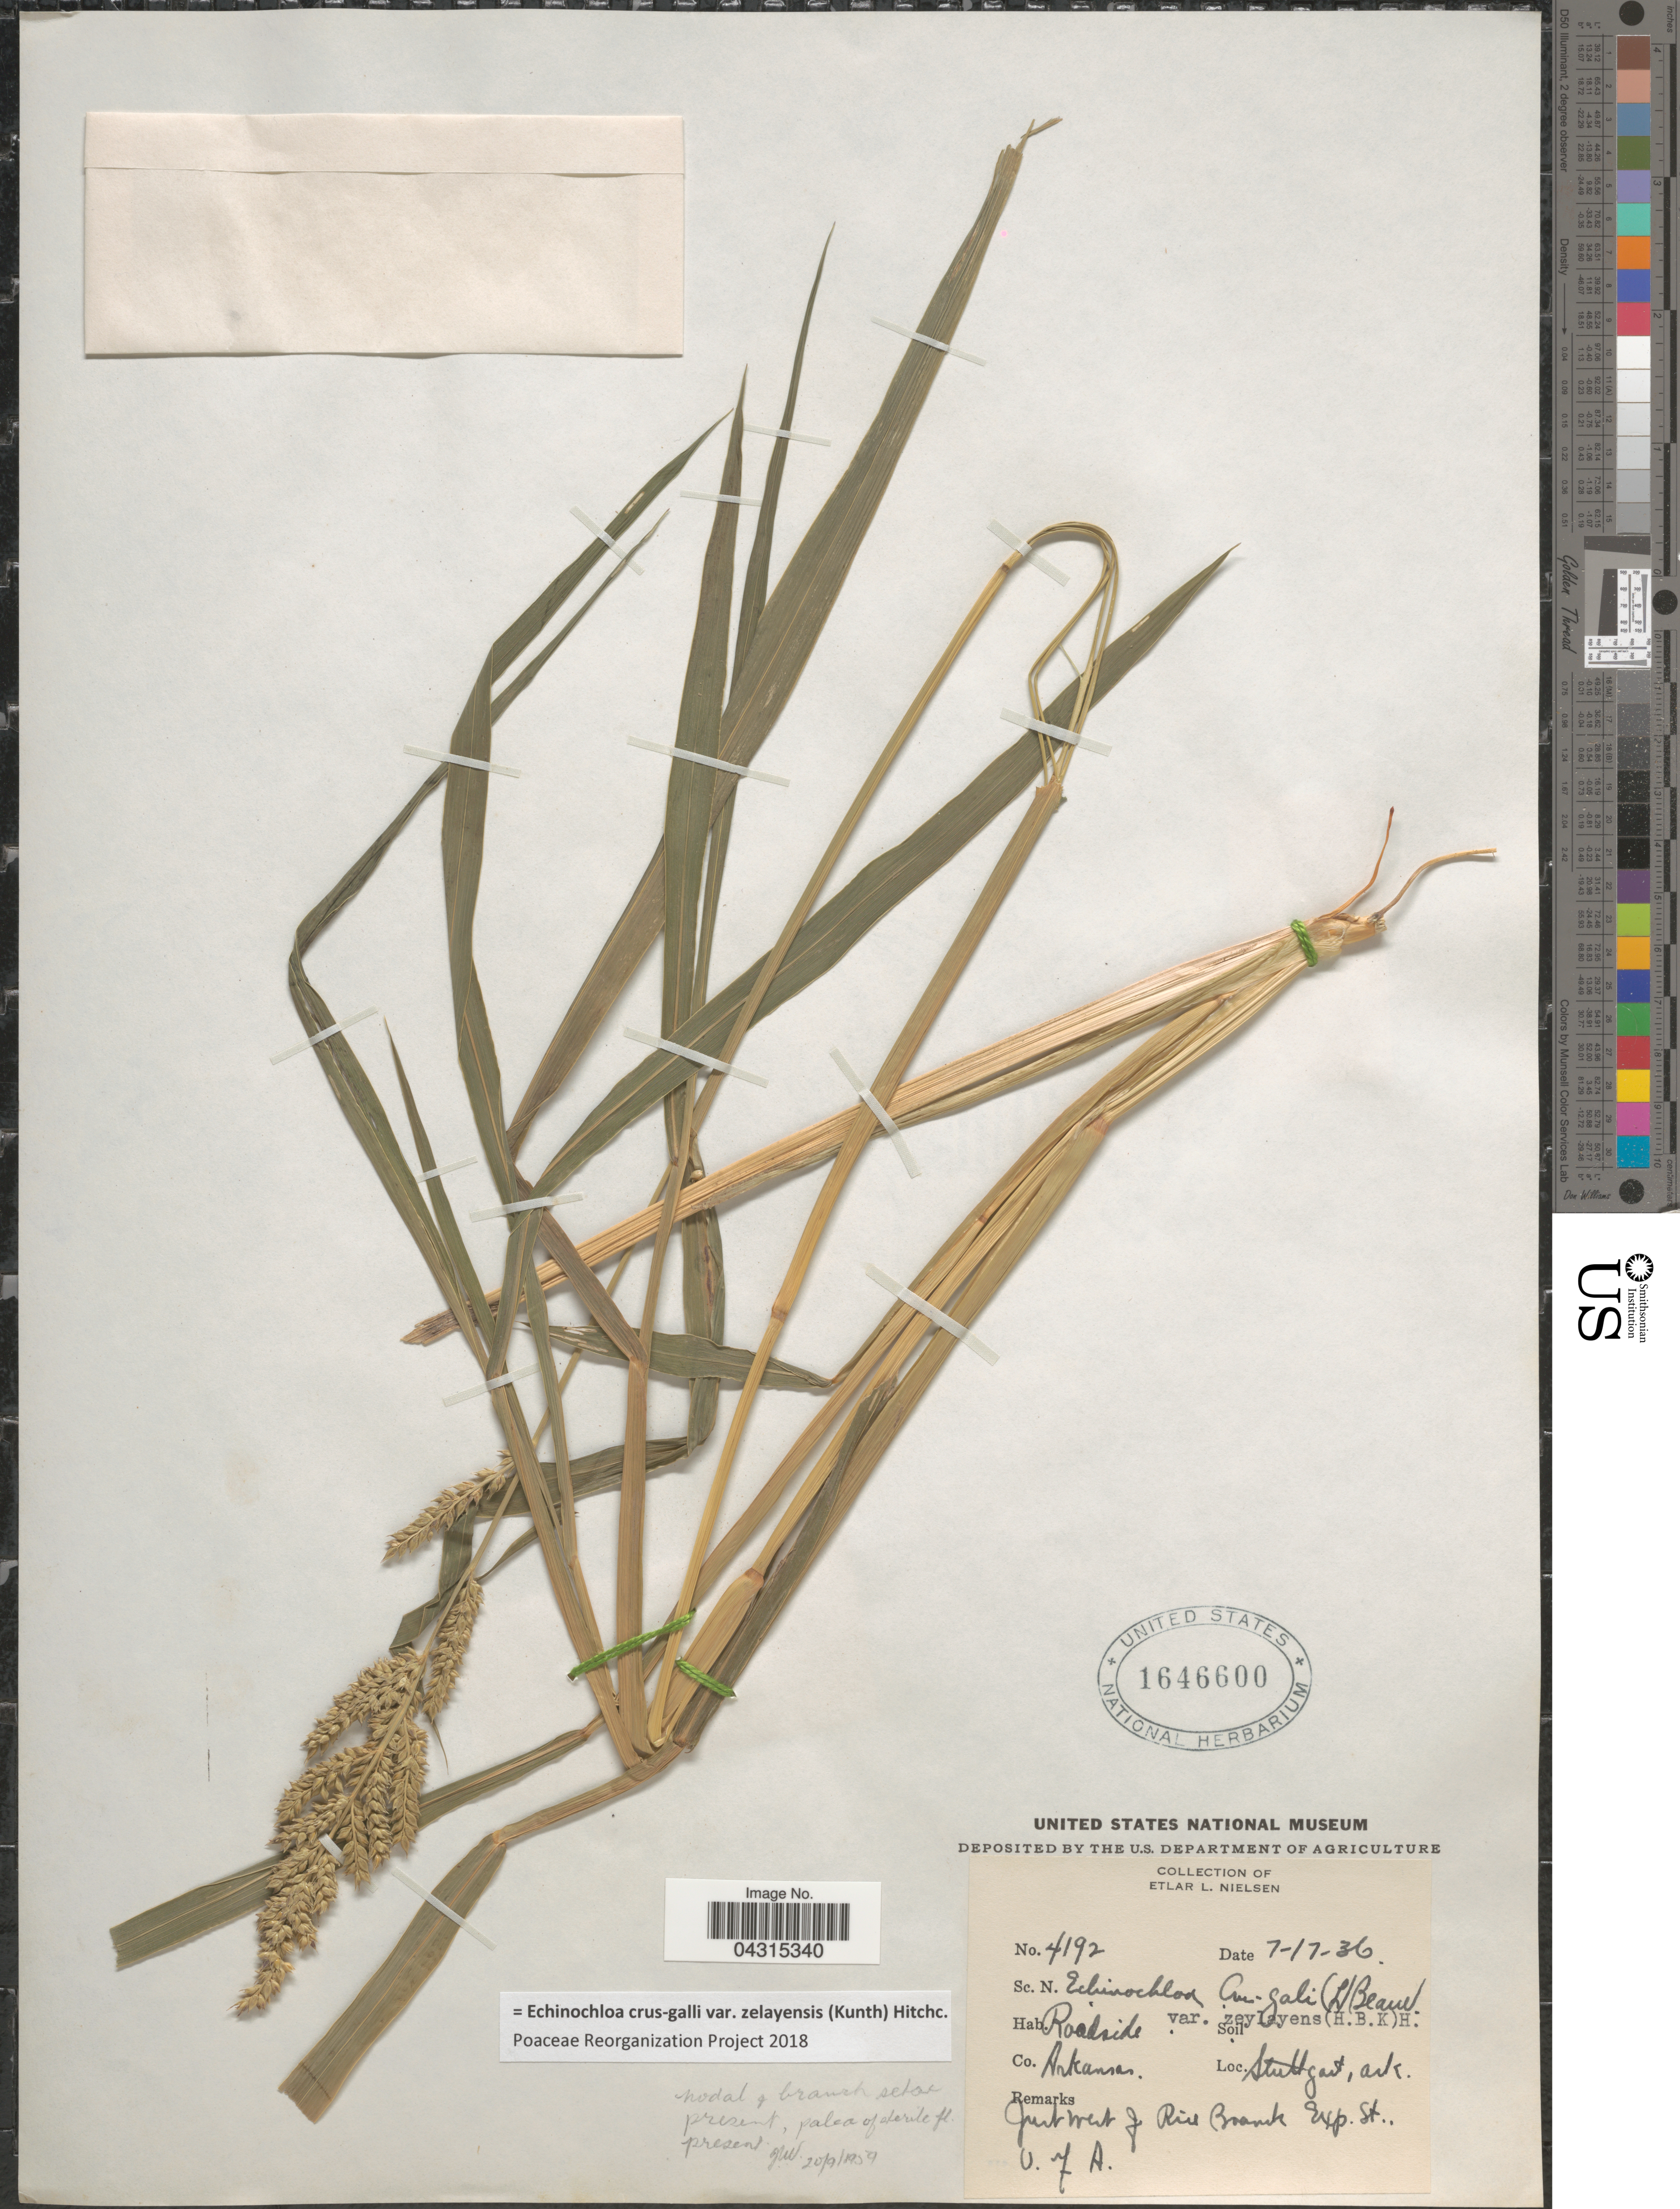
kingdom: Plantae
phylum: Tracheophyta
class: Liliopsida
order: Poales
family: Poaceae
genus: Echinochloa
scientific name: Echinochloa crus-galli var. zelayensis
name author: (Kunth) Hitchc.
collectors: E. L. Nielsen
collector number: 4192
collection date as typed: Transcribed d/m/y: 17/7/36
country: United States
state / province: Arkansas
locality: Roadside. Co. Arkansas. Stuttgart, Ark. Just west of Rice Branch Exp. St., U. of A.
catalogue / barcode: US 1646600